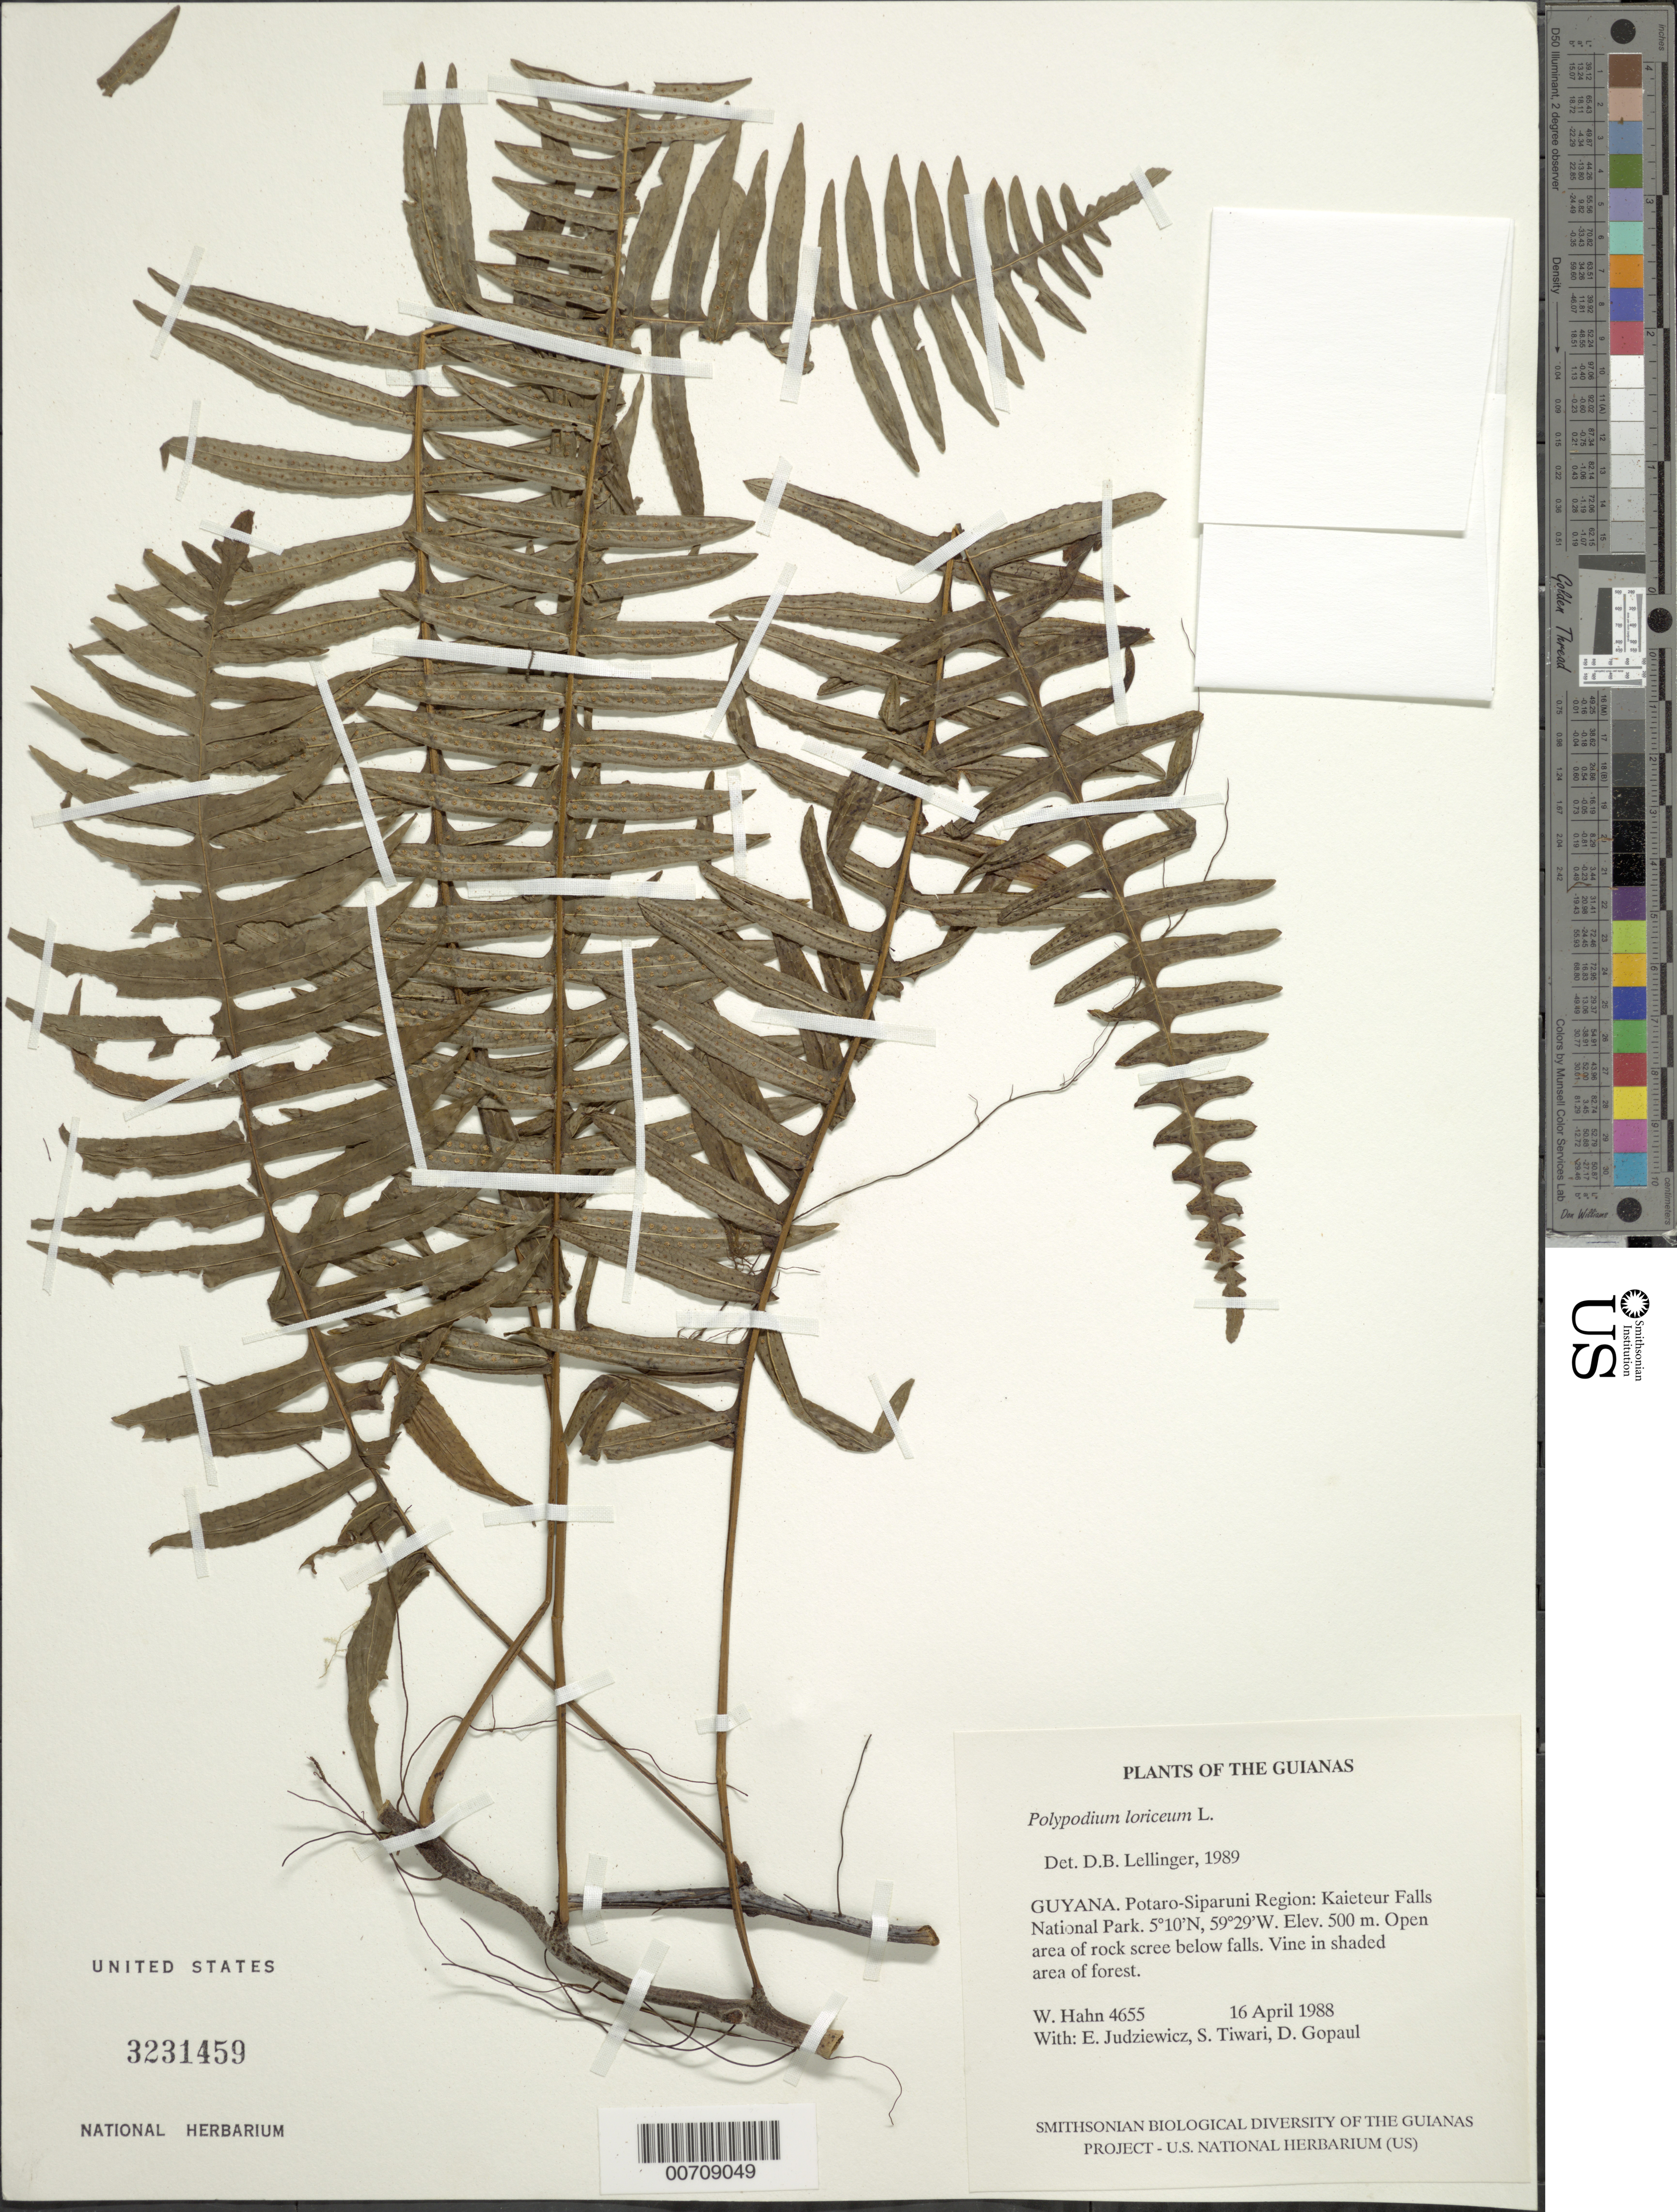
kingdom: Plantae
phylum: Tracheophyta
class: Polypodiopsida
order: Polypodiales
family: Polypodiaceae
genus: Serpocaulon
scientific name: Serpocaulon loriceum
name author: (L.) A.R. Sm.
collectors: W. Hahn, E. J. Judziewicz, S. Tiwari & D. Gopaul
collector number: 4655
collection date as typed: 16 April 1988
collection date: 1988-04-16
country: Guyana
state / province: Potaro-Siparuni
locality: Kaieteur Falls National Park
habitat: Open area of rock scree below falls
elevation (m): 500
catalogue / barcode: US 3231459